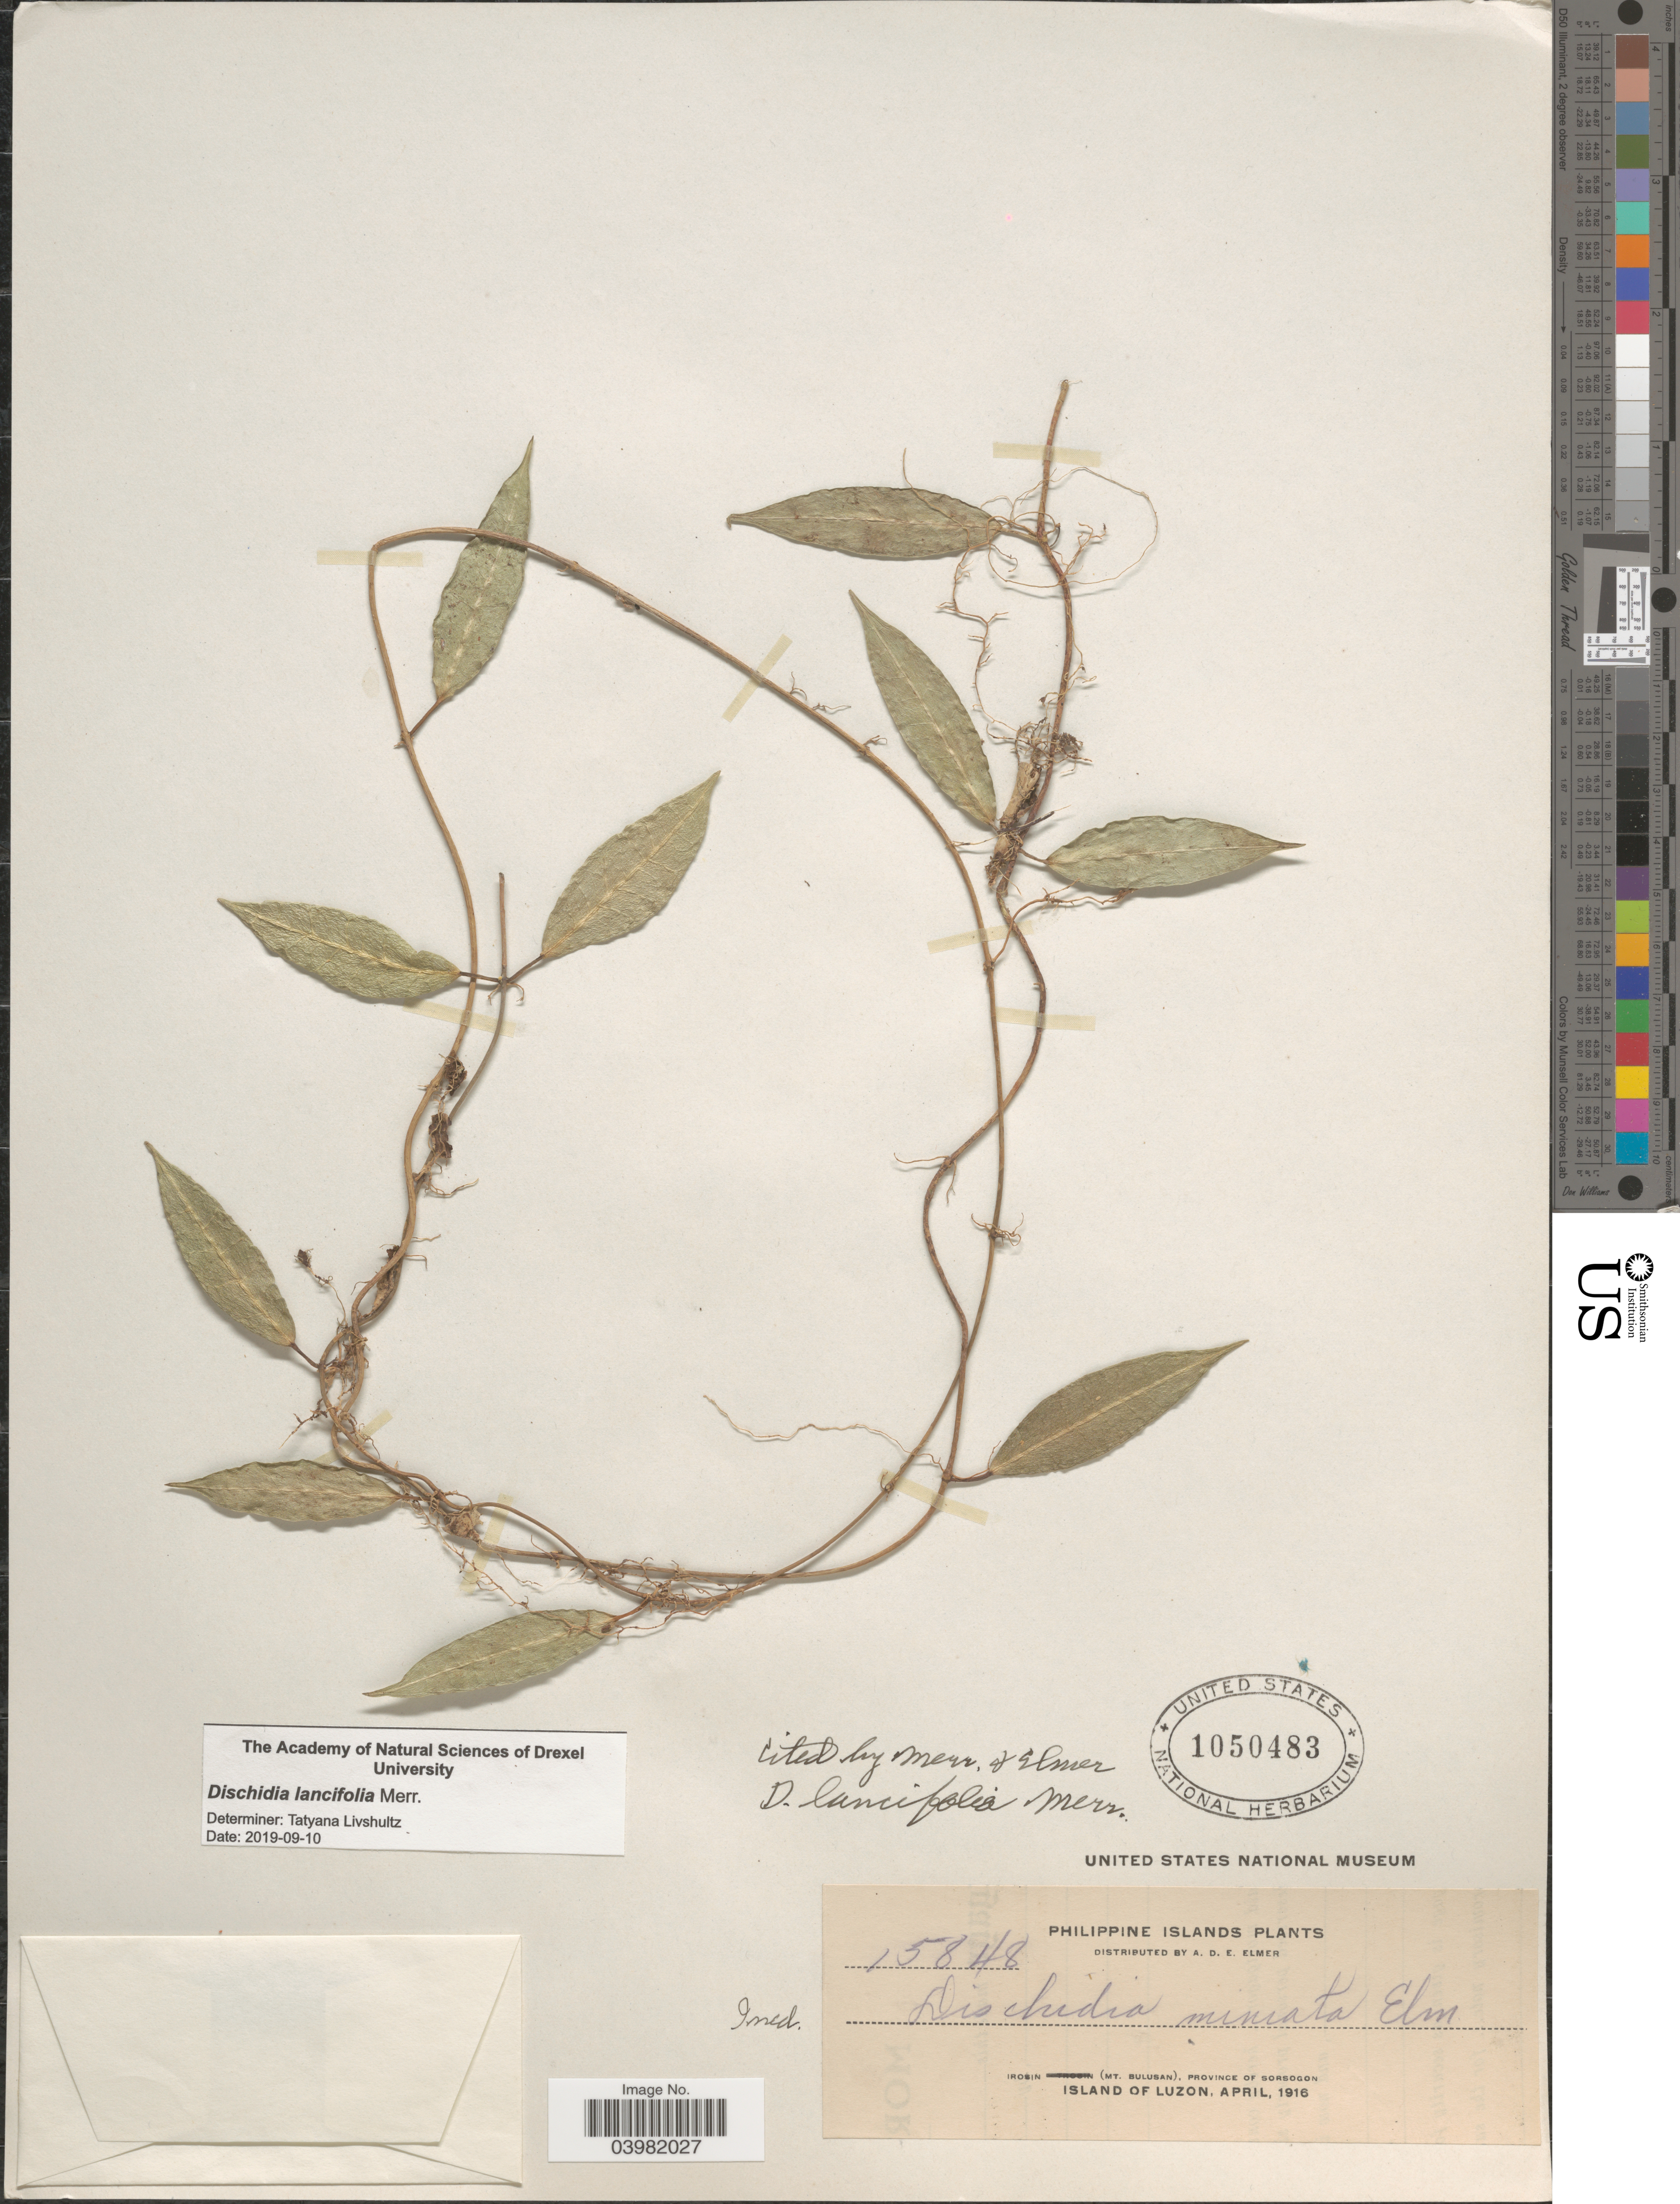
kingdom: Plantae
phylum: Tracheophyta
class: Magnoliopsida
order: Gentianales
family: Apocynaceae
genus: Dischidia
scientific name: Dischidia lancifolia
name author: Merr.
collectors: A. D. E. Elmer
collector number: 15848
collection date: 1916-04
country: Philippines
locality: Irosin (Mt. Bulusan), Province of Sorsogon. Island of Luzon.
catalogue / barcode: US 1050483